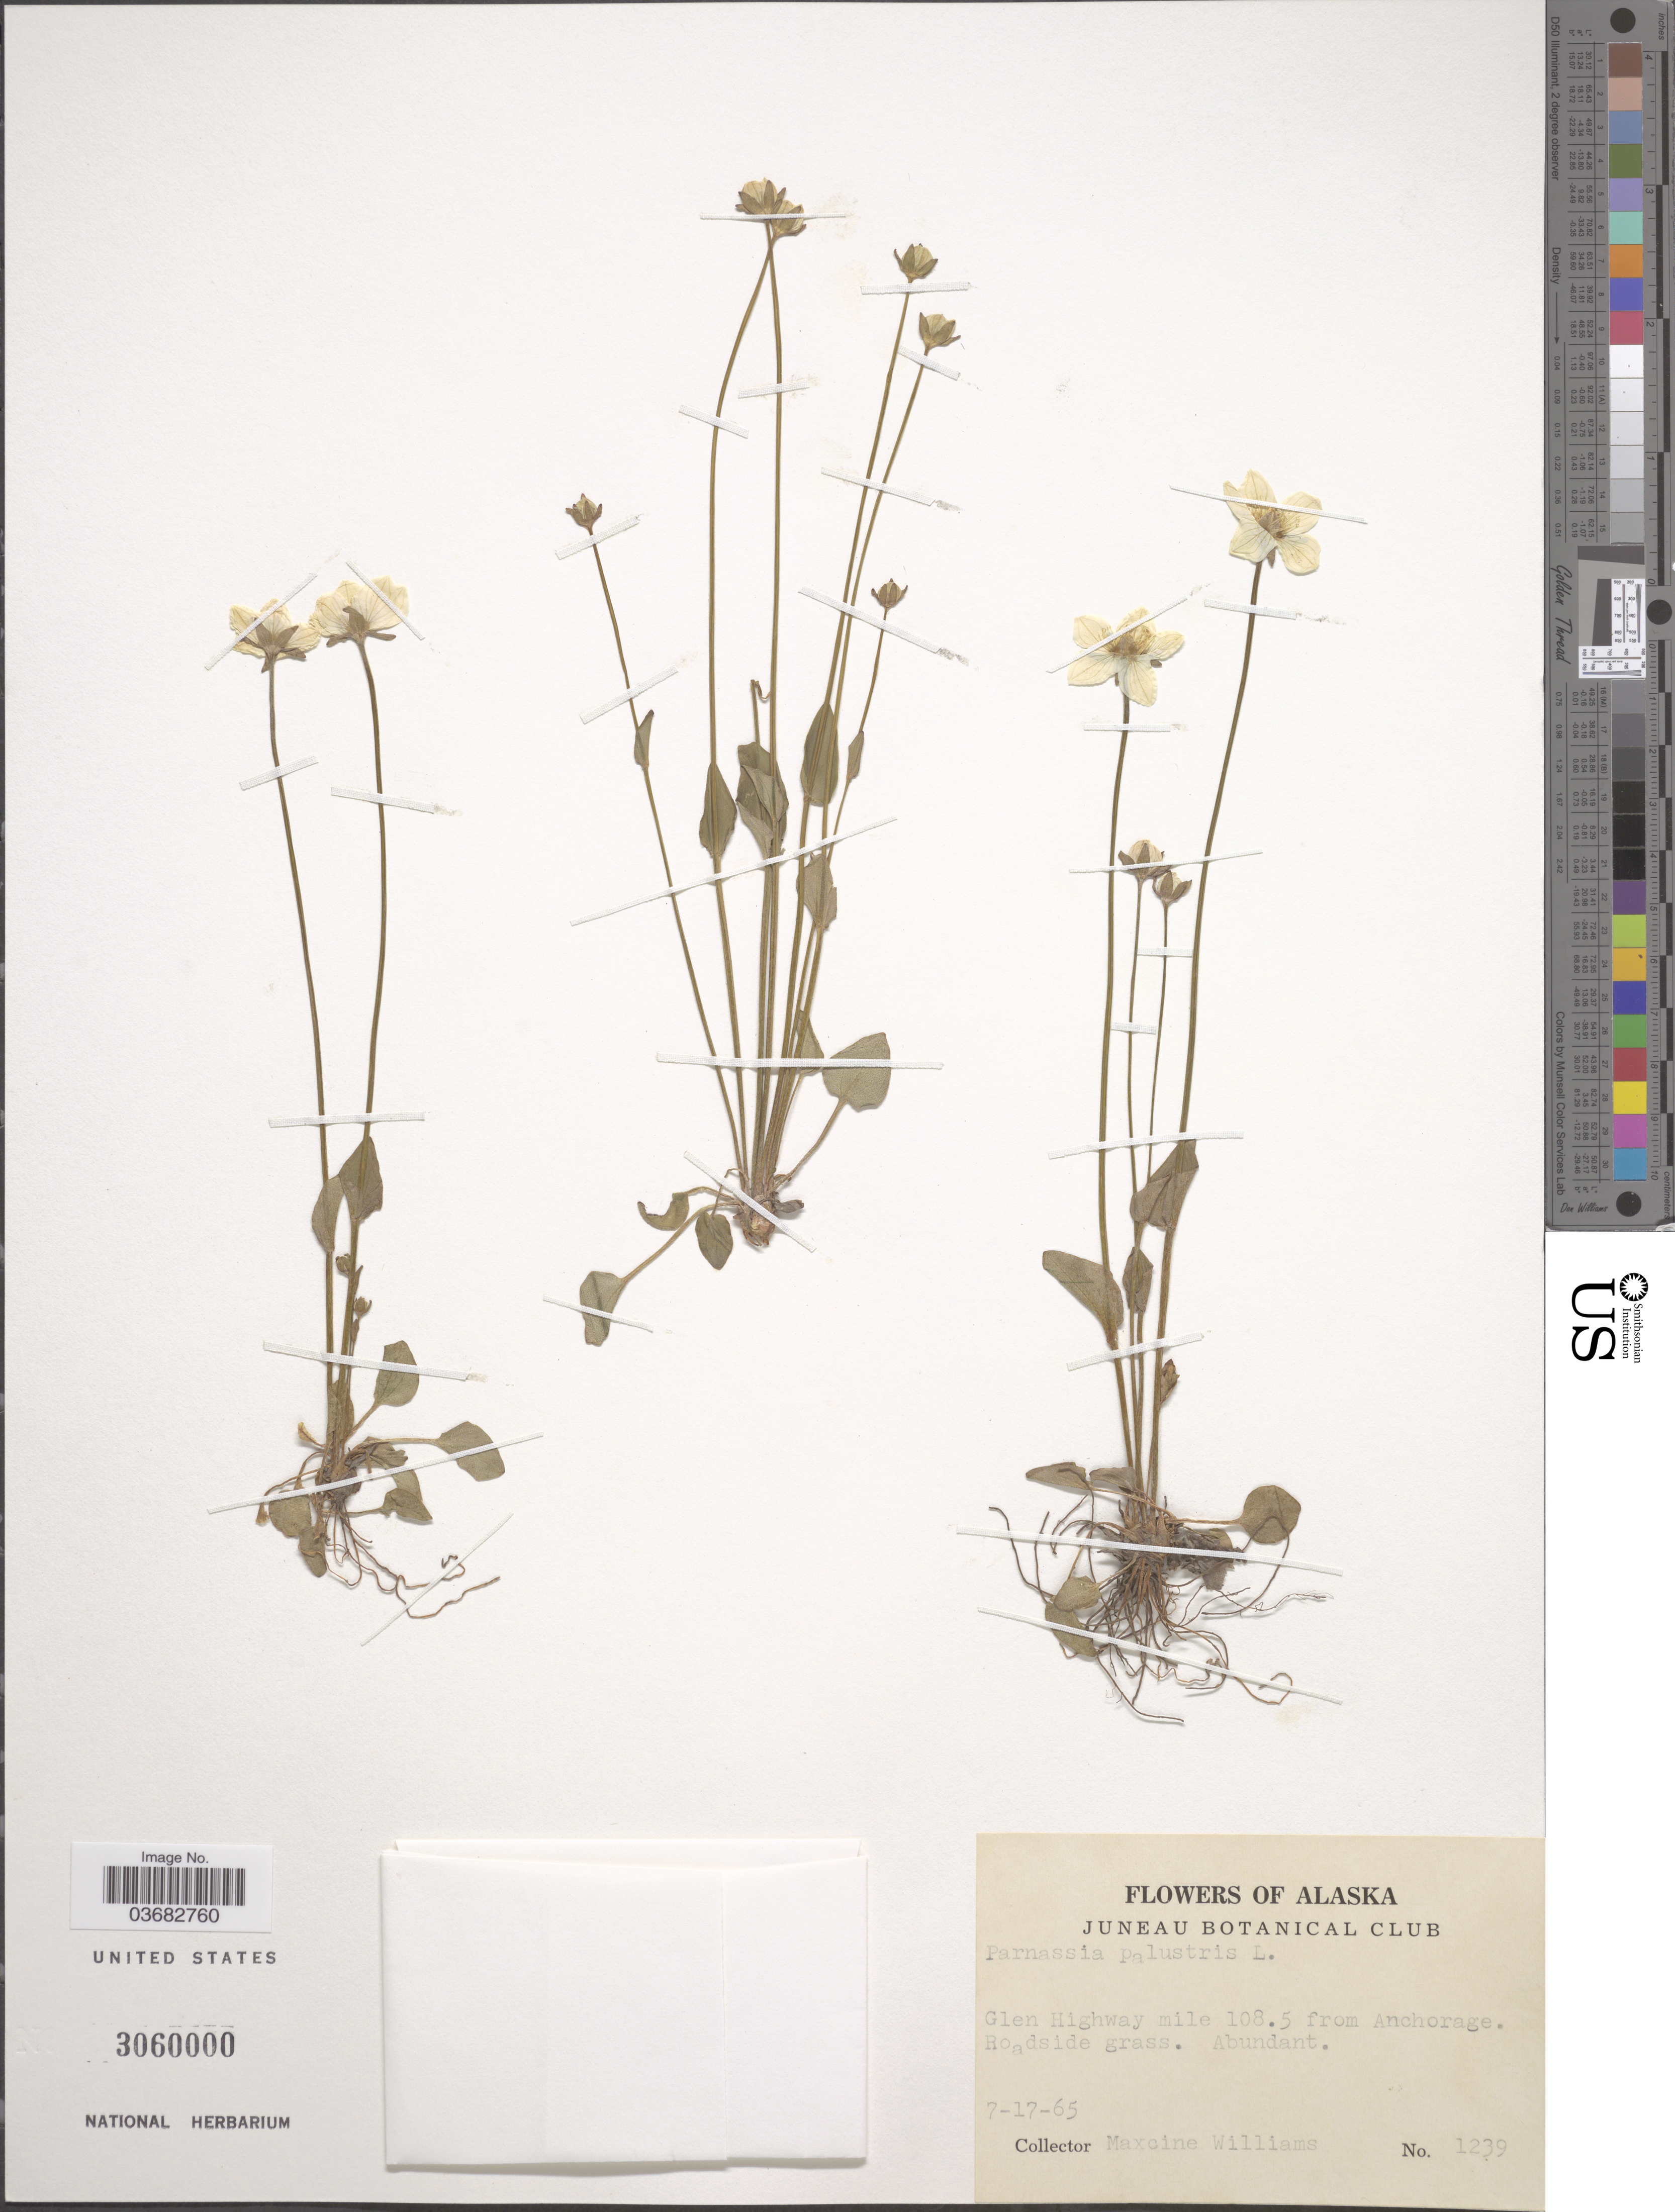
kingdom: Plantae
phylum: Tracheophyta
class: Magnoliopsida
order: Celastrales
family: Parnassiaceae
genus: Parnassia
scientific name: Parnassia parviflora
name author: DC.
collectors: M. Williams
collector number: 1239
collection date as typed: Transcribed d/m/y: 17/7/65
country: United States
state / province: Alaska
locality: Glen Highway mile 108.5 from Anchorage.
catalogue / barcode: US 3060000